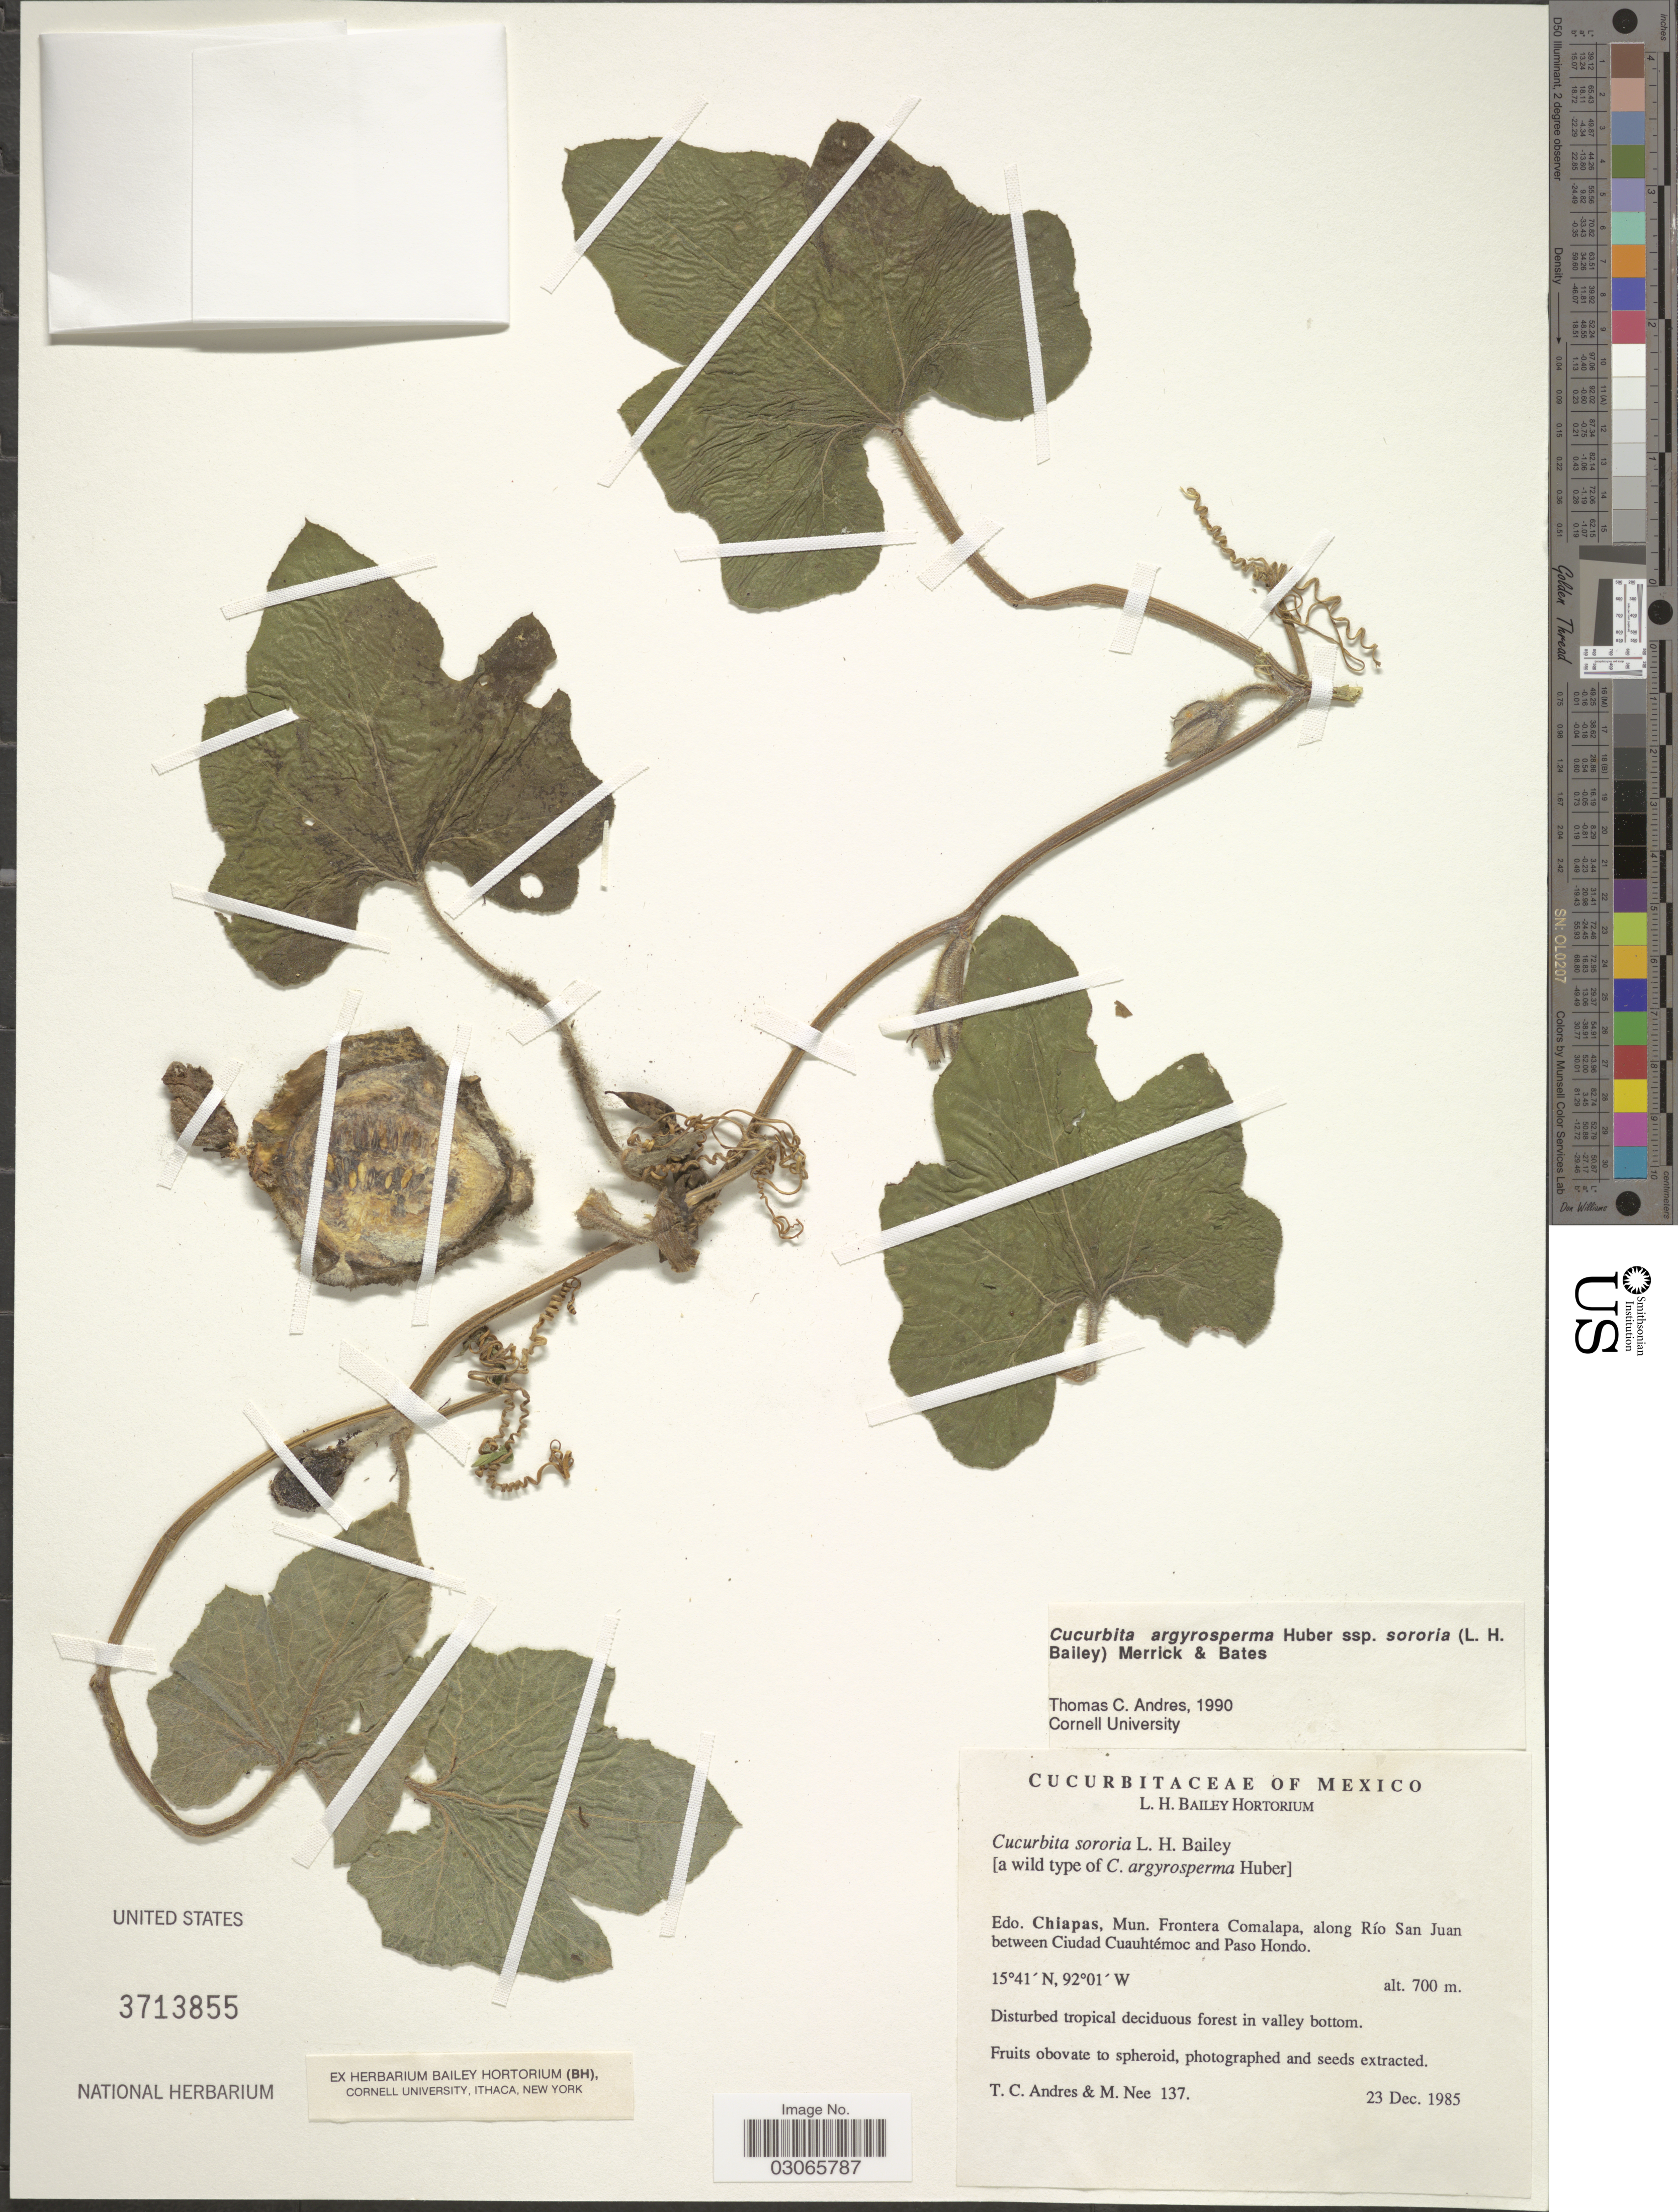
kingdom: Plantae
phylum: Tracheophyta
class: Magnoliopsida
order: Cucurbitales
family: Cucurbitaceae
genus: Cucurbita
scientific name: Cucurbita argyrosperma subsp. sororia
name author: (L.H. Bailey) Merrick & D.M. Bates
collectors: T. C. Andres & M. Nee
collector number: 137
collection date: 1985-12-23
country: Mexico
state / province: Chiapas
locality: Mun. Frontera Comalapa, along Río San Juan between Ciudad Cuauhtémoc and Paso Hondo.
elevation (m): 700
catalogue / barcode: US 3713855